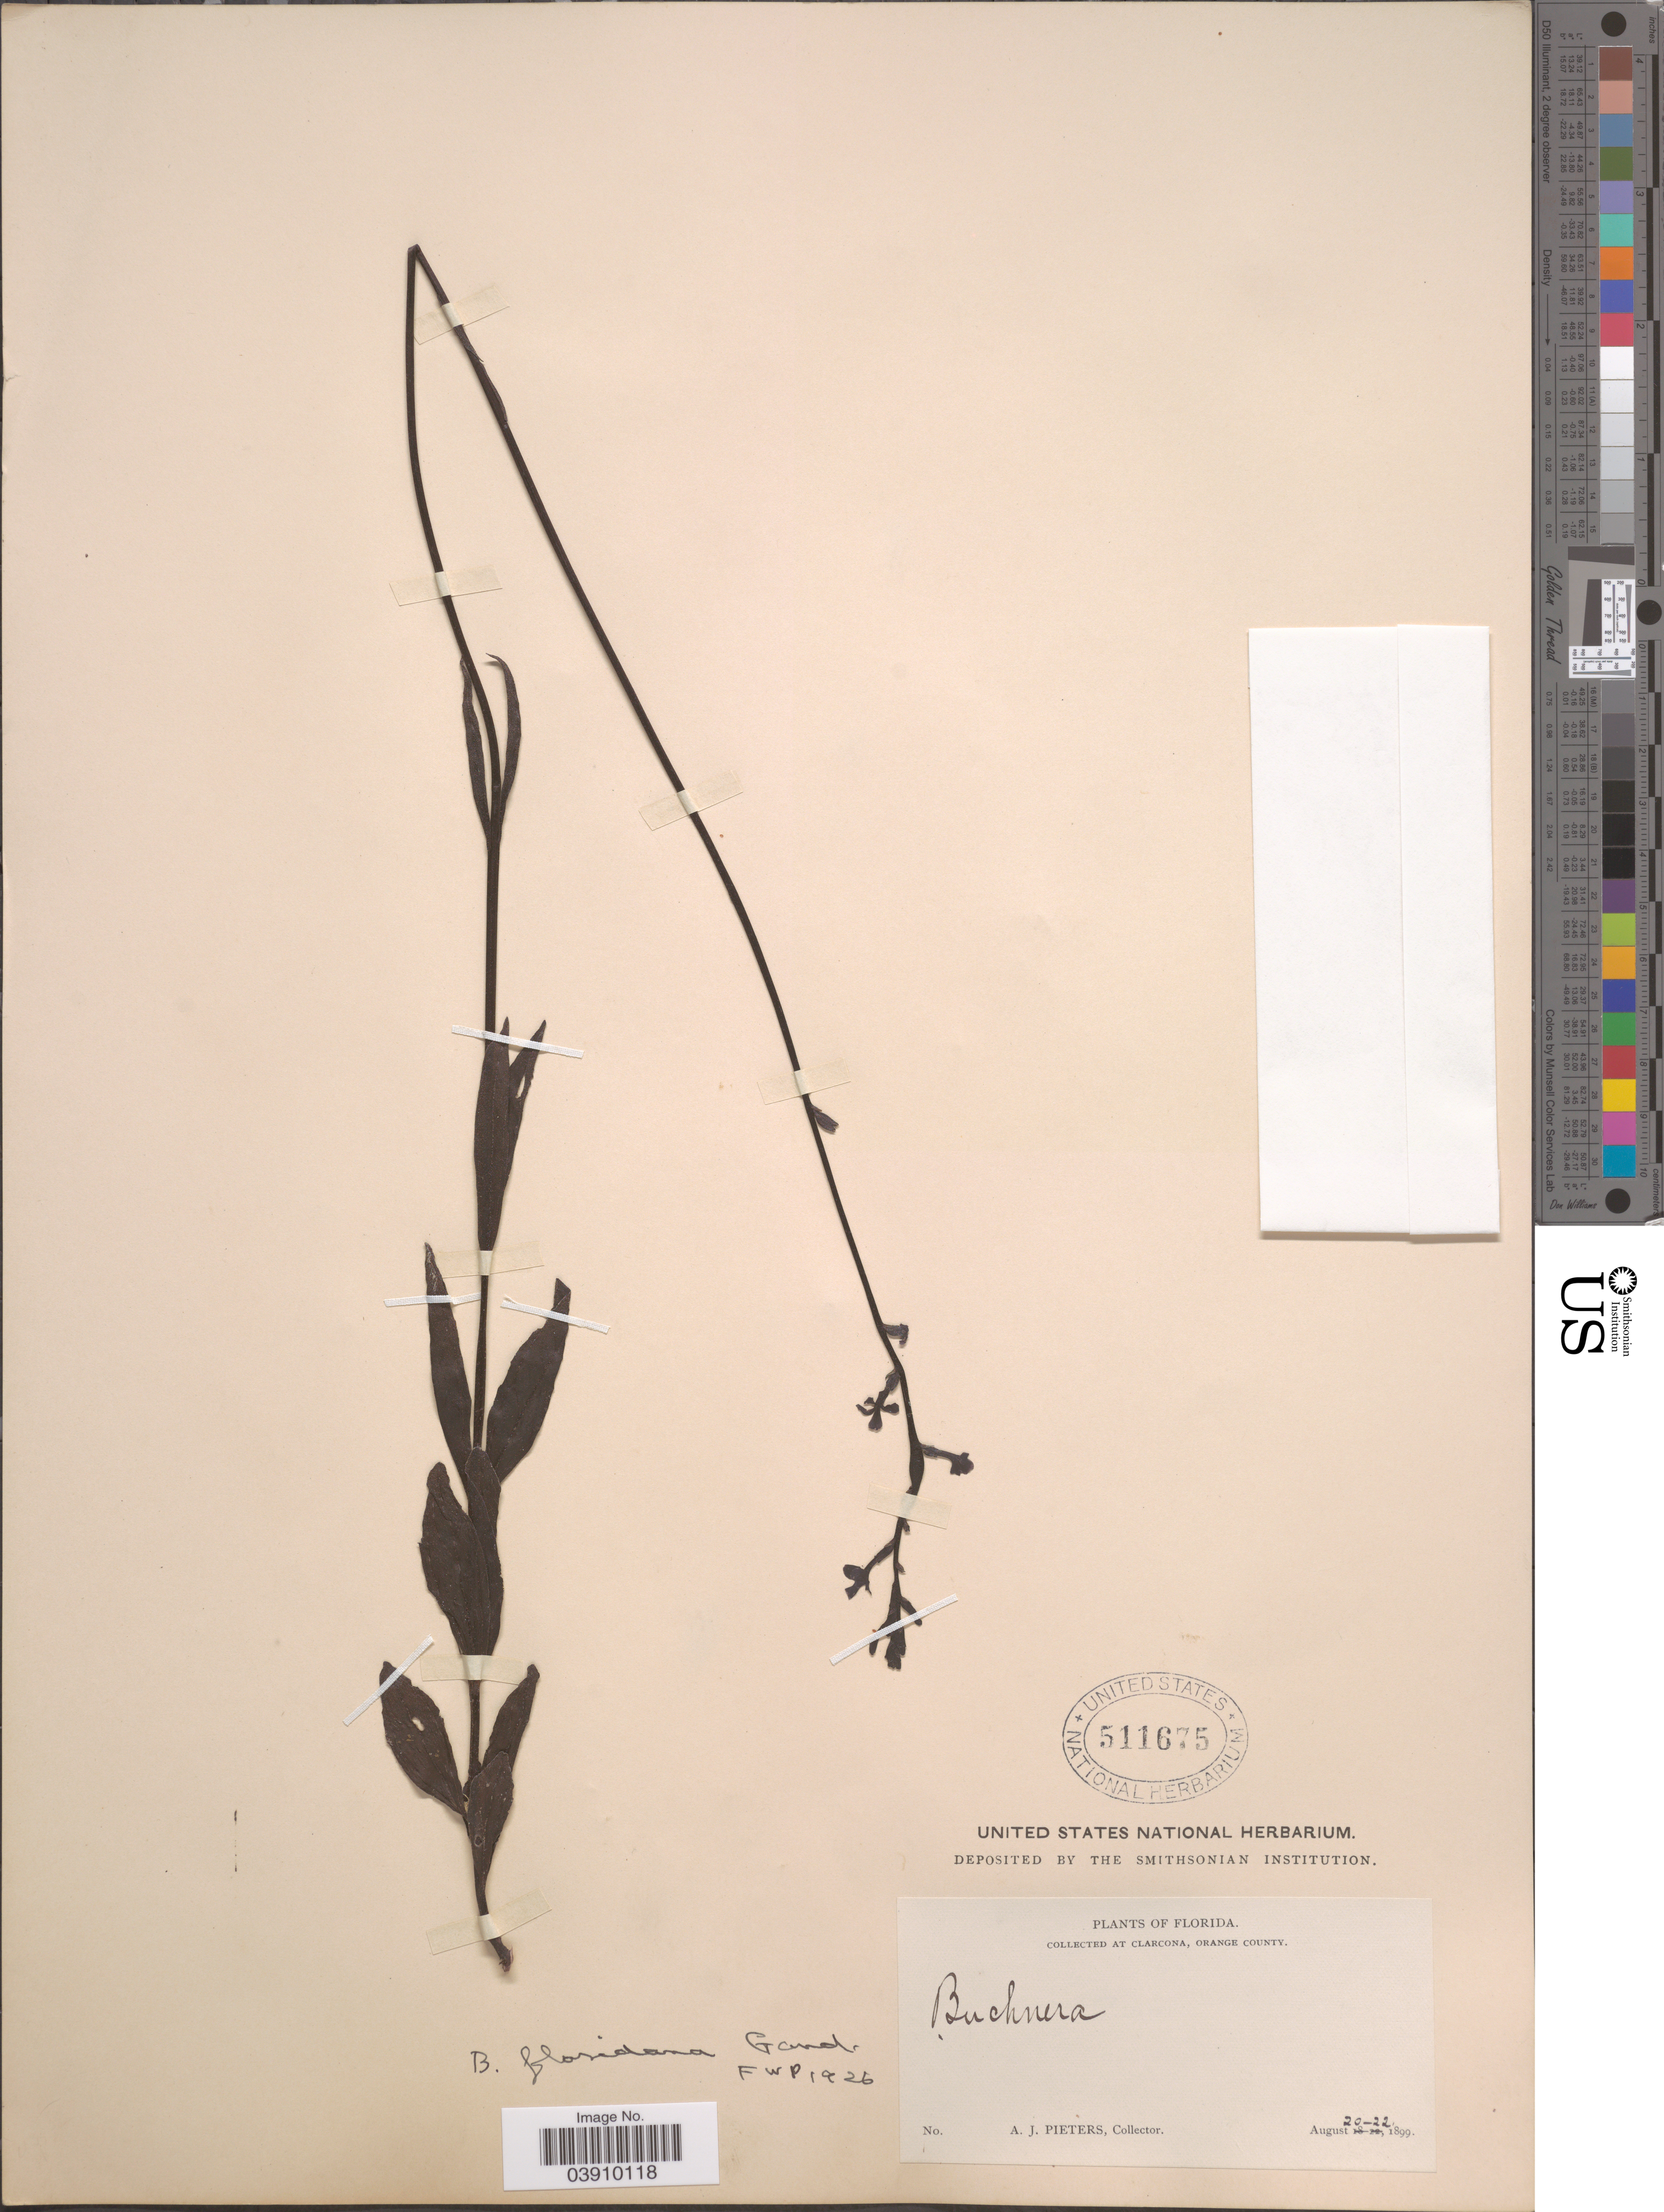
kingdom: Plantae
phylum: Tracheophyta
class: Magnoliopsida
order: Lamiales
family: Orobanchaceae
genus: Buchnera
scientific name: Buchnera floridana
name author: Gand.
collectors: A. Pieters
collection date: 1899-08-20/1899-08-22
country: United States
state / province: Florida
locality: At Clarcona, Orange County.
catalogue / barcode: US 511675